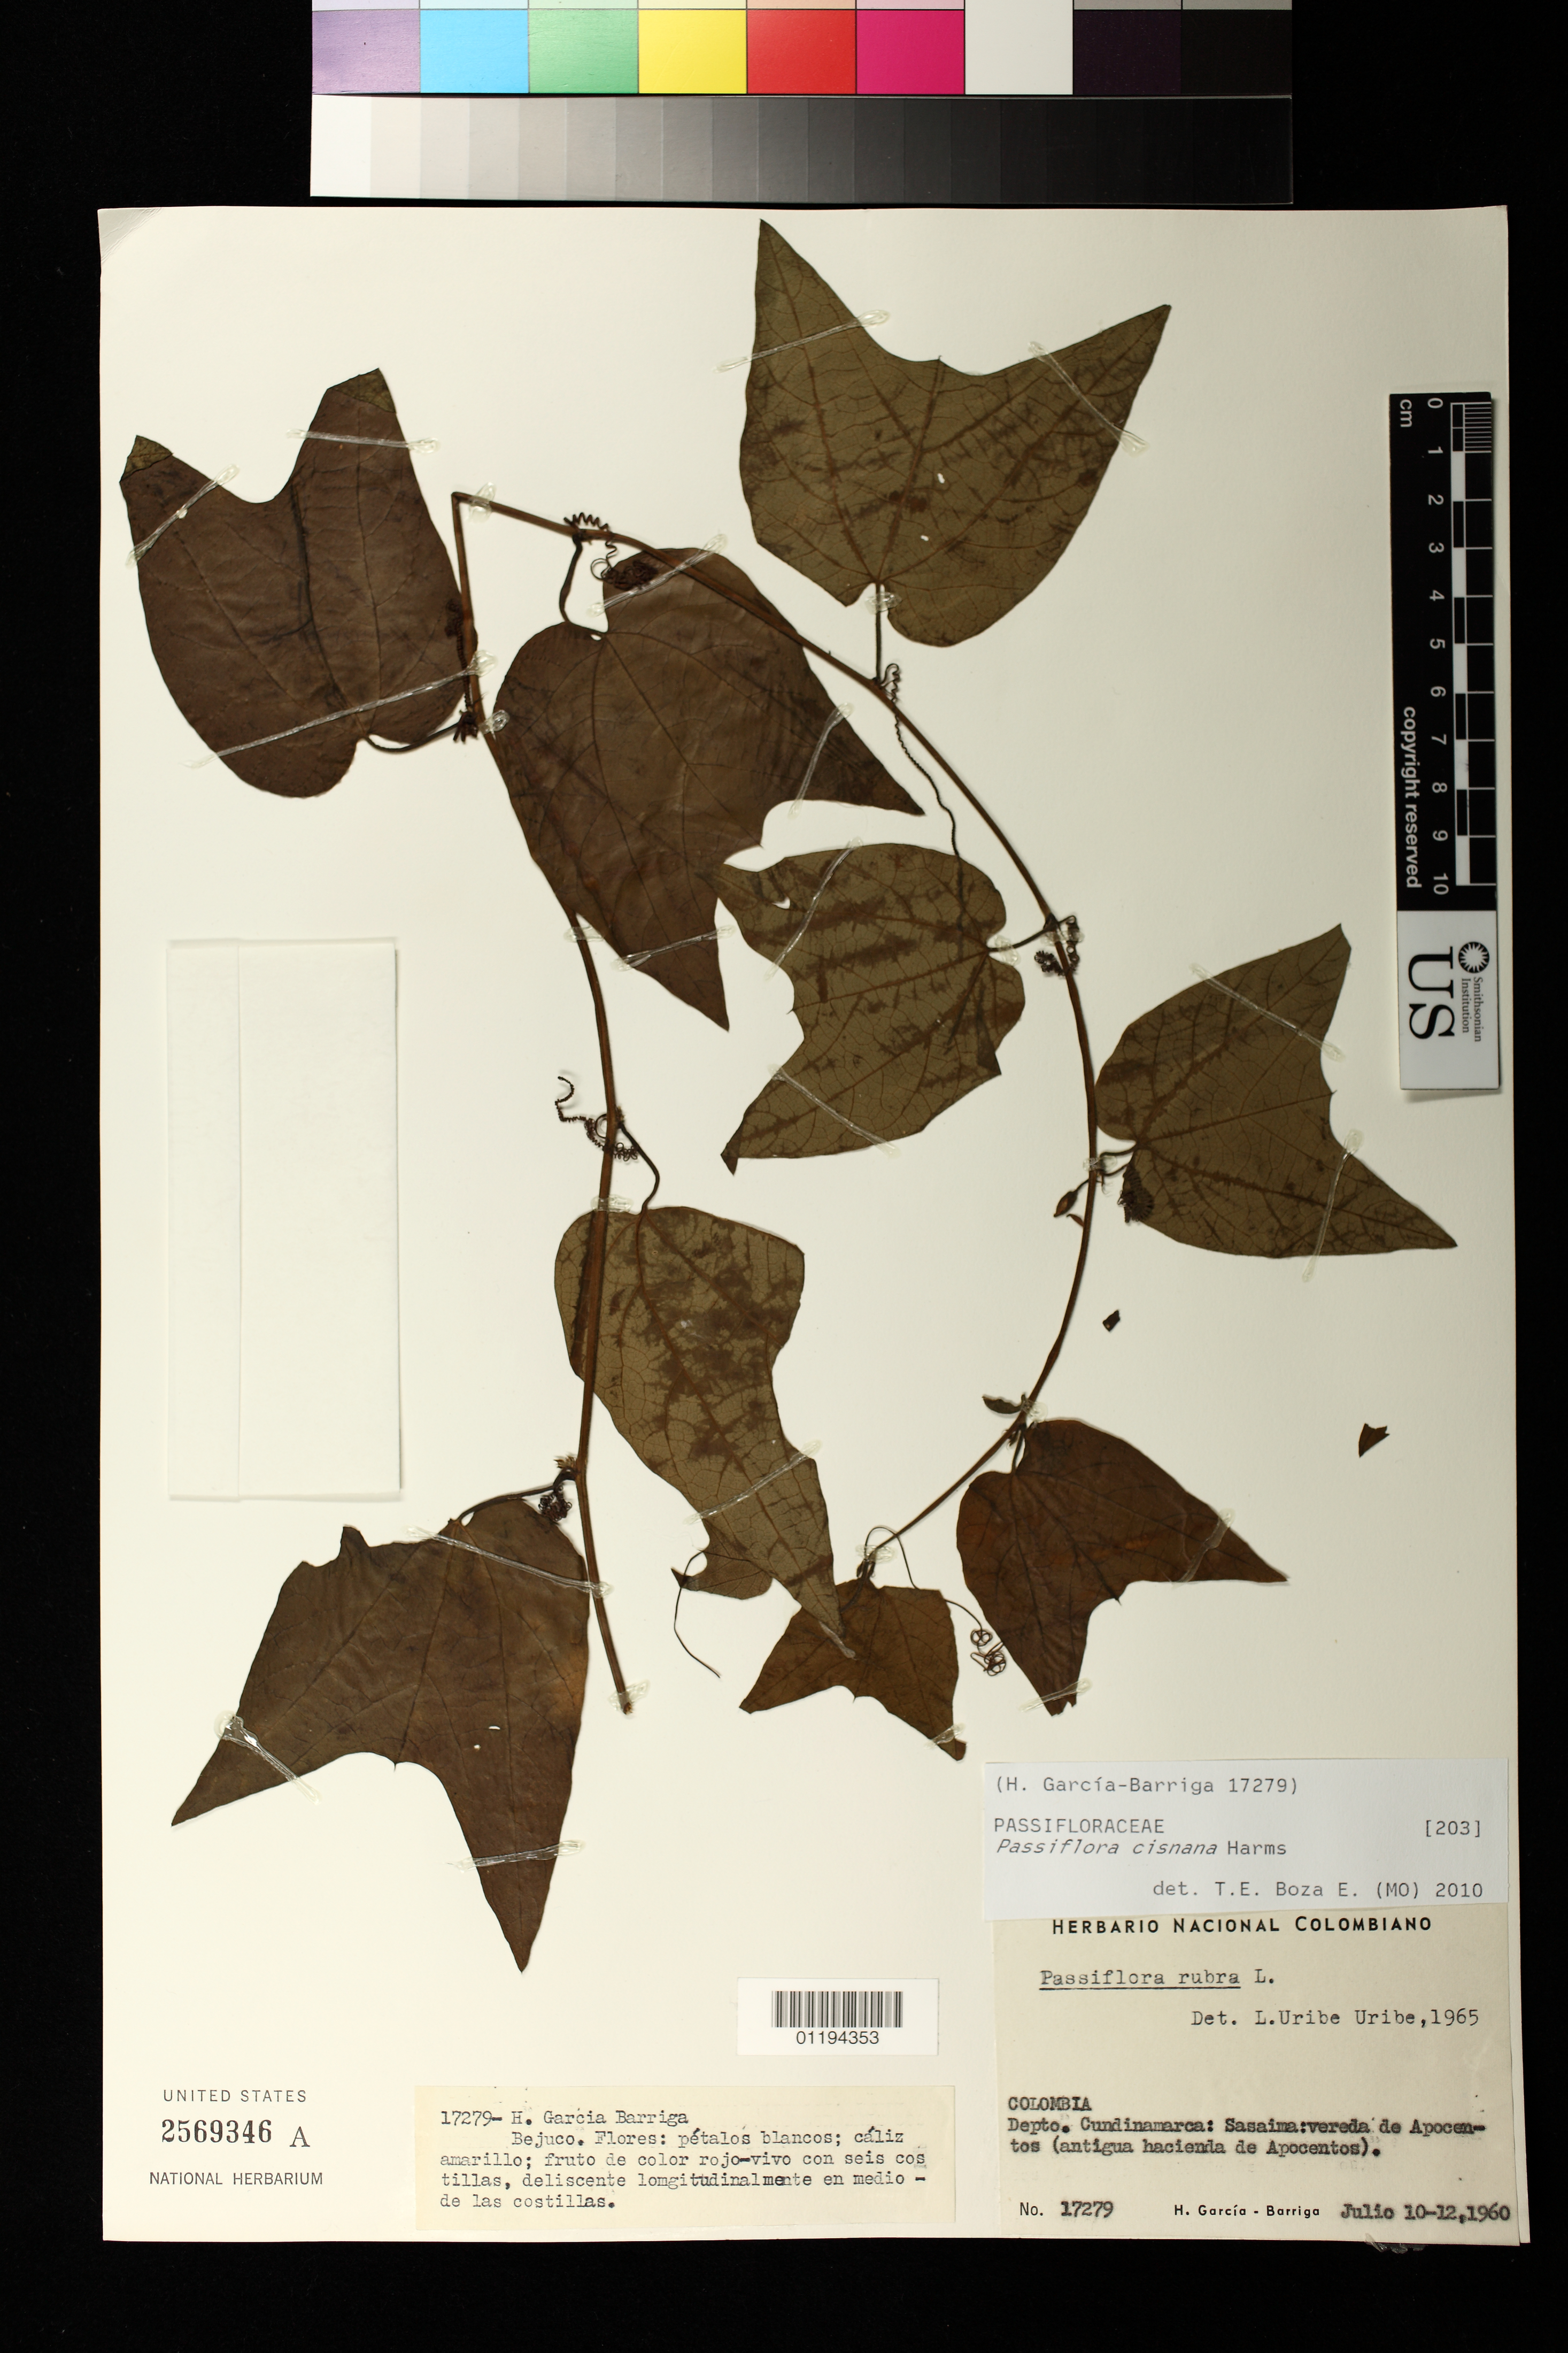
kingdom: Plantae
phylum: Tracheophyta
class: Magnoliopsida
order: Malpighiales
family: Passifloraceae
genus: Passiflora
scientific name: Passiflora cisnana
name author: Harms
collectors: H. García Barriga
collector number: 17279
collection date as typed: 10 Jul 1960 to 12 Jul 1960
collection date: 1960-07-10/1960-07-12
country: Colombia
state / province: Cundinamarca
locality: Sasaima: vereda de Apocentos (antigua hacienda de Apocentos).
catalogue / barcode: US 2569346